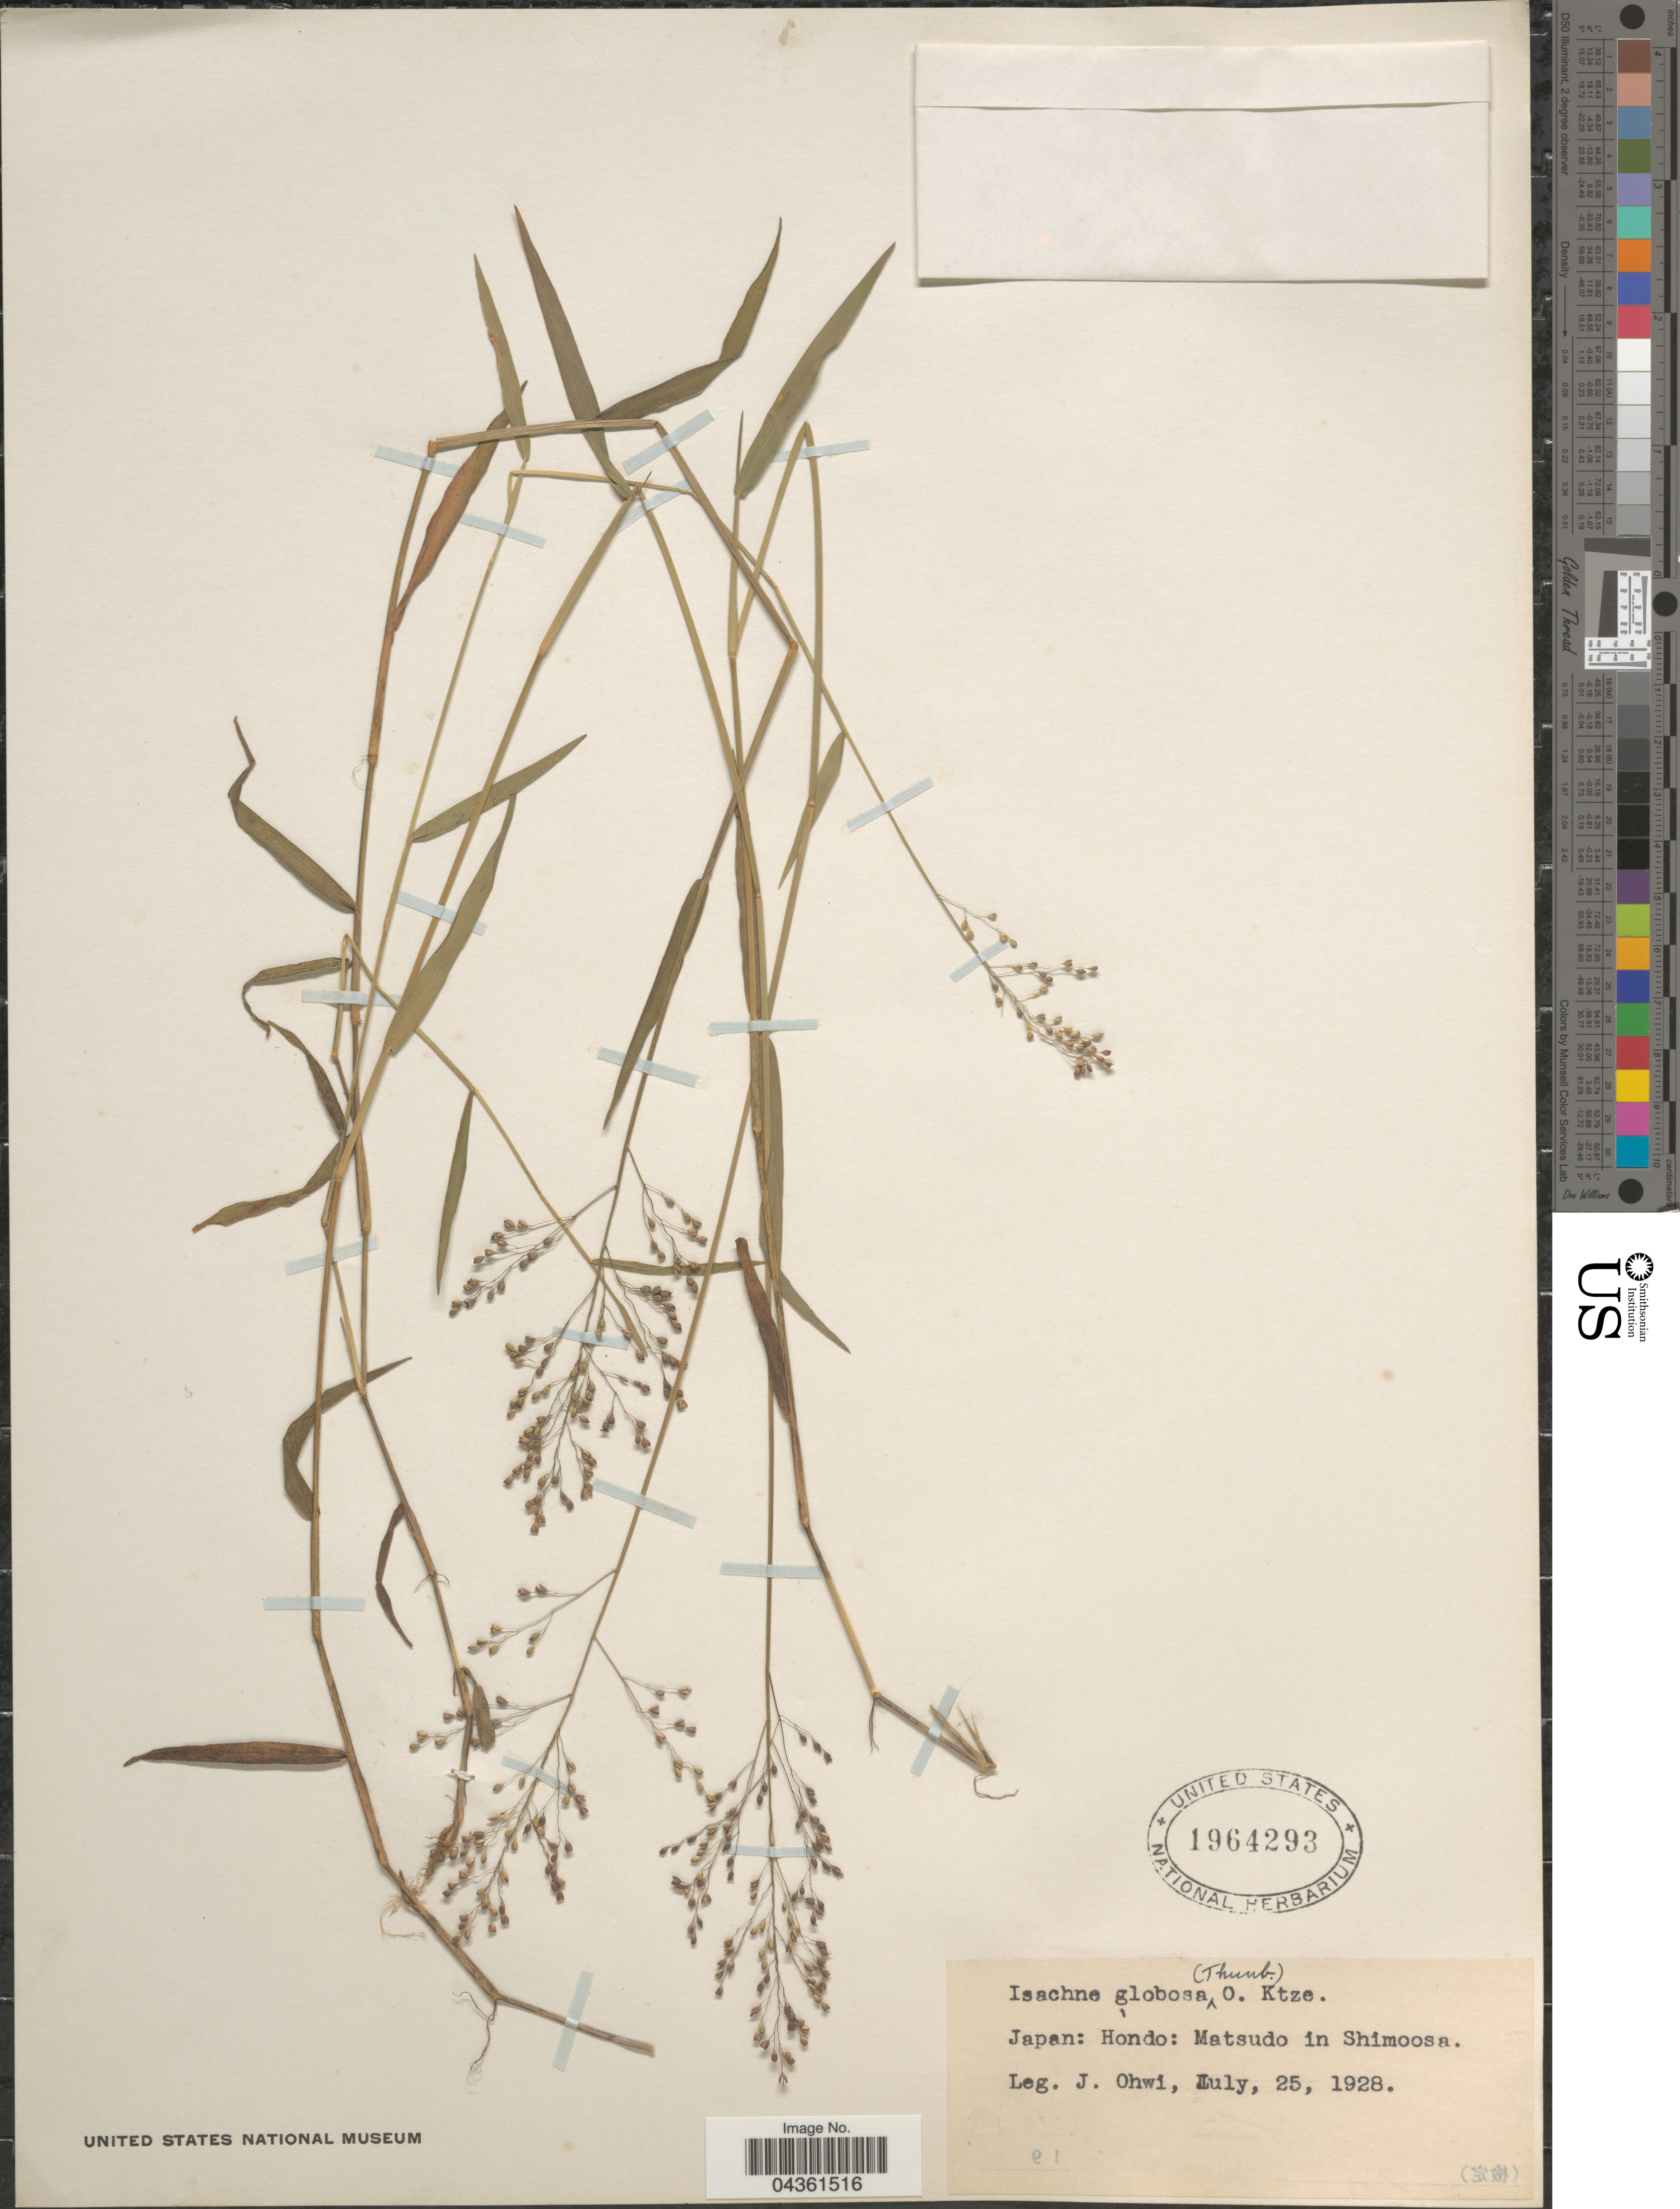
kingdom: Plantae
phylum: Tracheophyta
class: Liliopsida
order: Poales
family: Poaceae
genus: Isachne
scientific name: Isachne globosa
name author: (Thunb.) Kuntze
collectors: J. Ohwi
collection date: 1928-07-25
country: Japan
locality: Hondo: Matsudo in Shimoosa.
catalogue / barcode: US 1964293